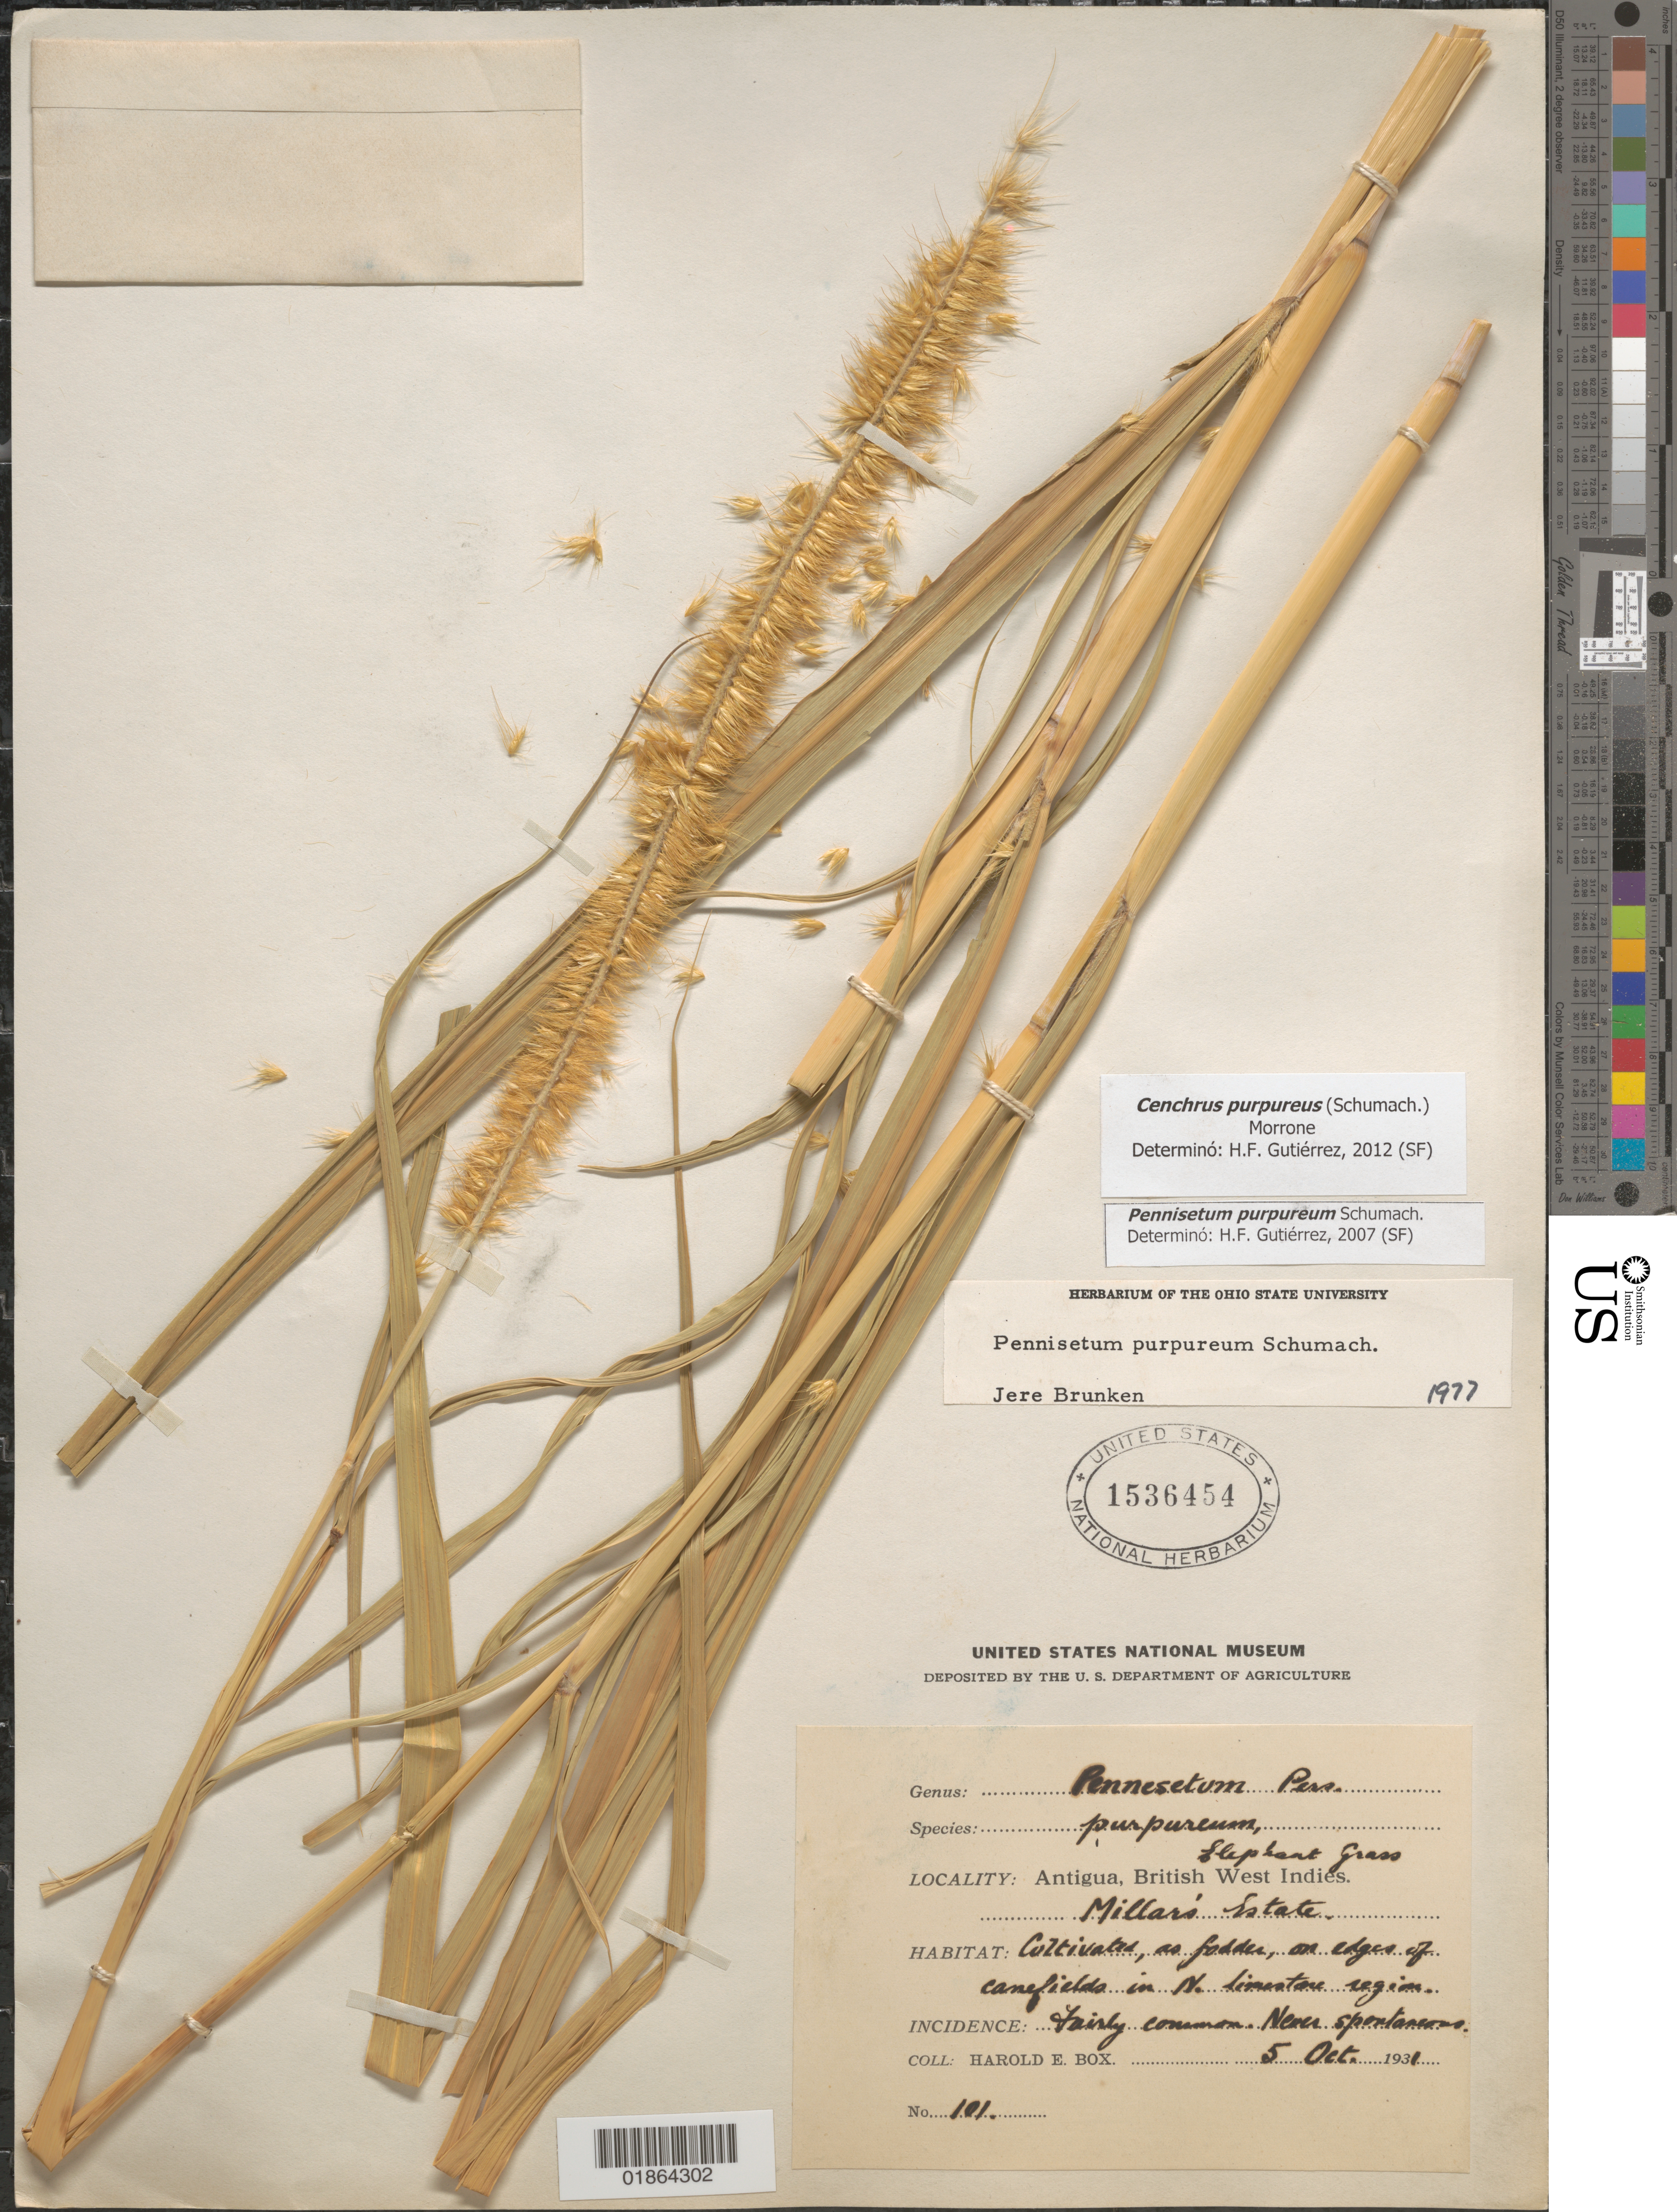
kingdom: Plantae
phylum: Tracheophyta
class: Liliopsida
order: Poales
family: Poaceae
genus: Cenchrus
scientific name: Cenchrus purpureus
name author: (Schumach.) Morrone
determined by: Gutiérrez, H. F.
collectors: H. E. Box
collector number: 101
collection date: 1931-10-05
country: Antigua and Barbuda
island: Antigua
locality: Millar's Estate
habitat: Cultivated as fodder on edges of canefields in N. limestone region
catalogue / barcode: US 1536454